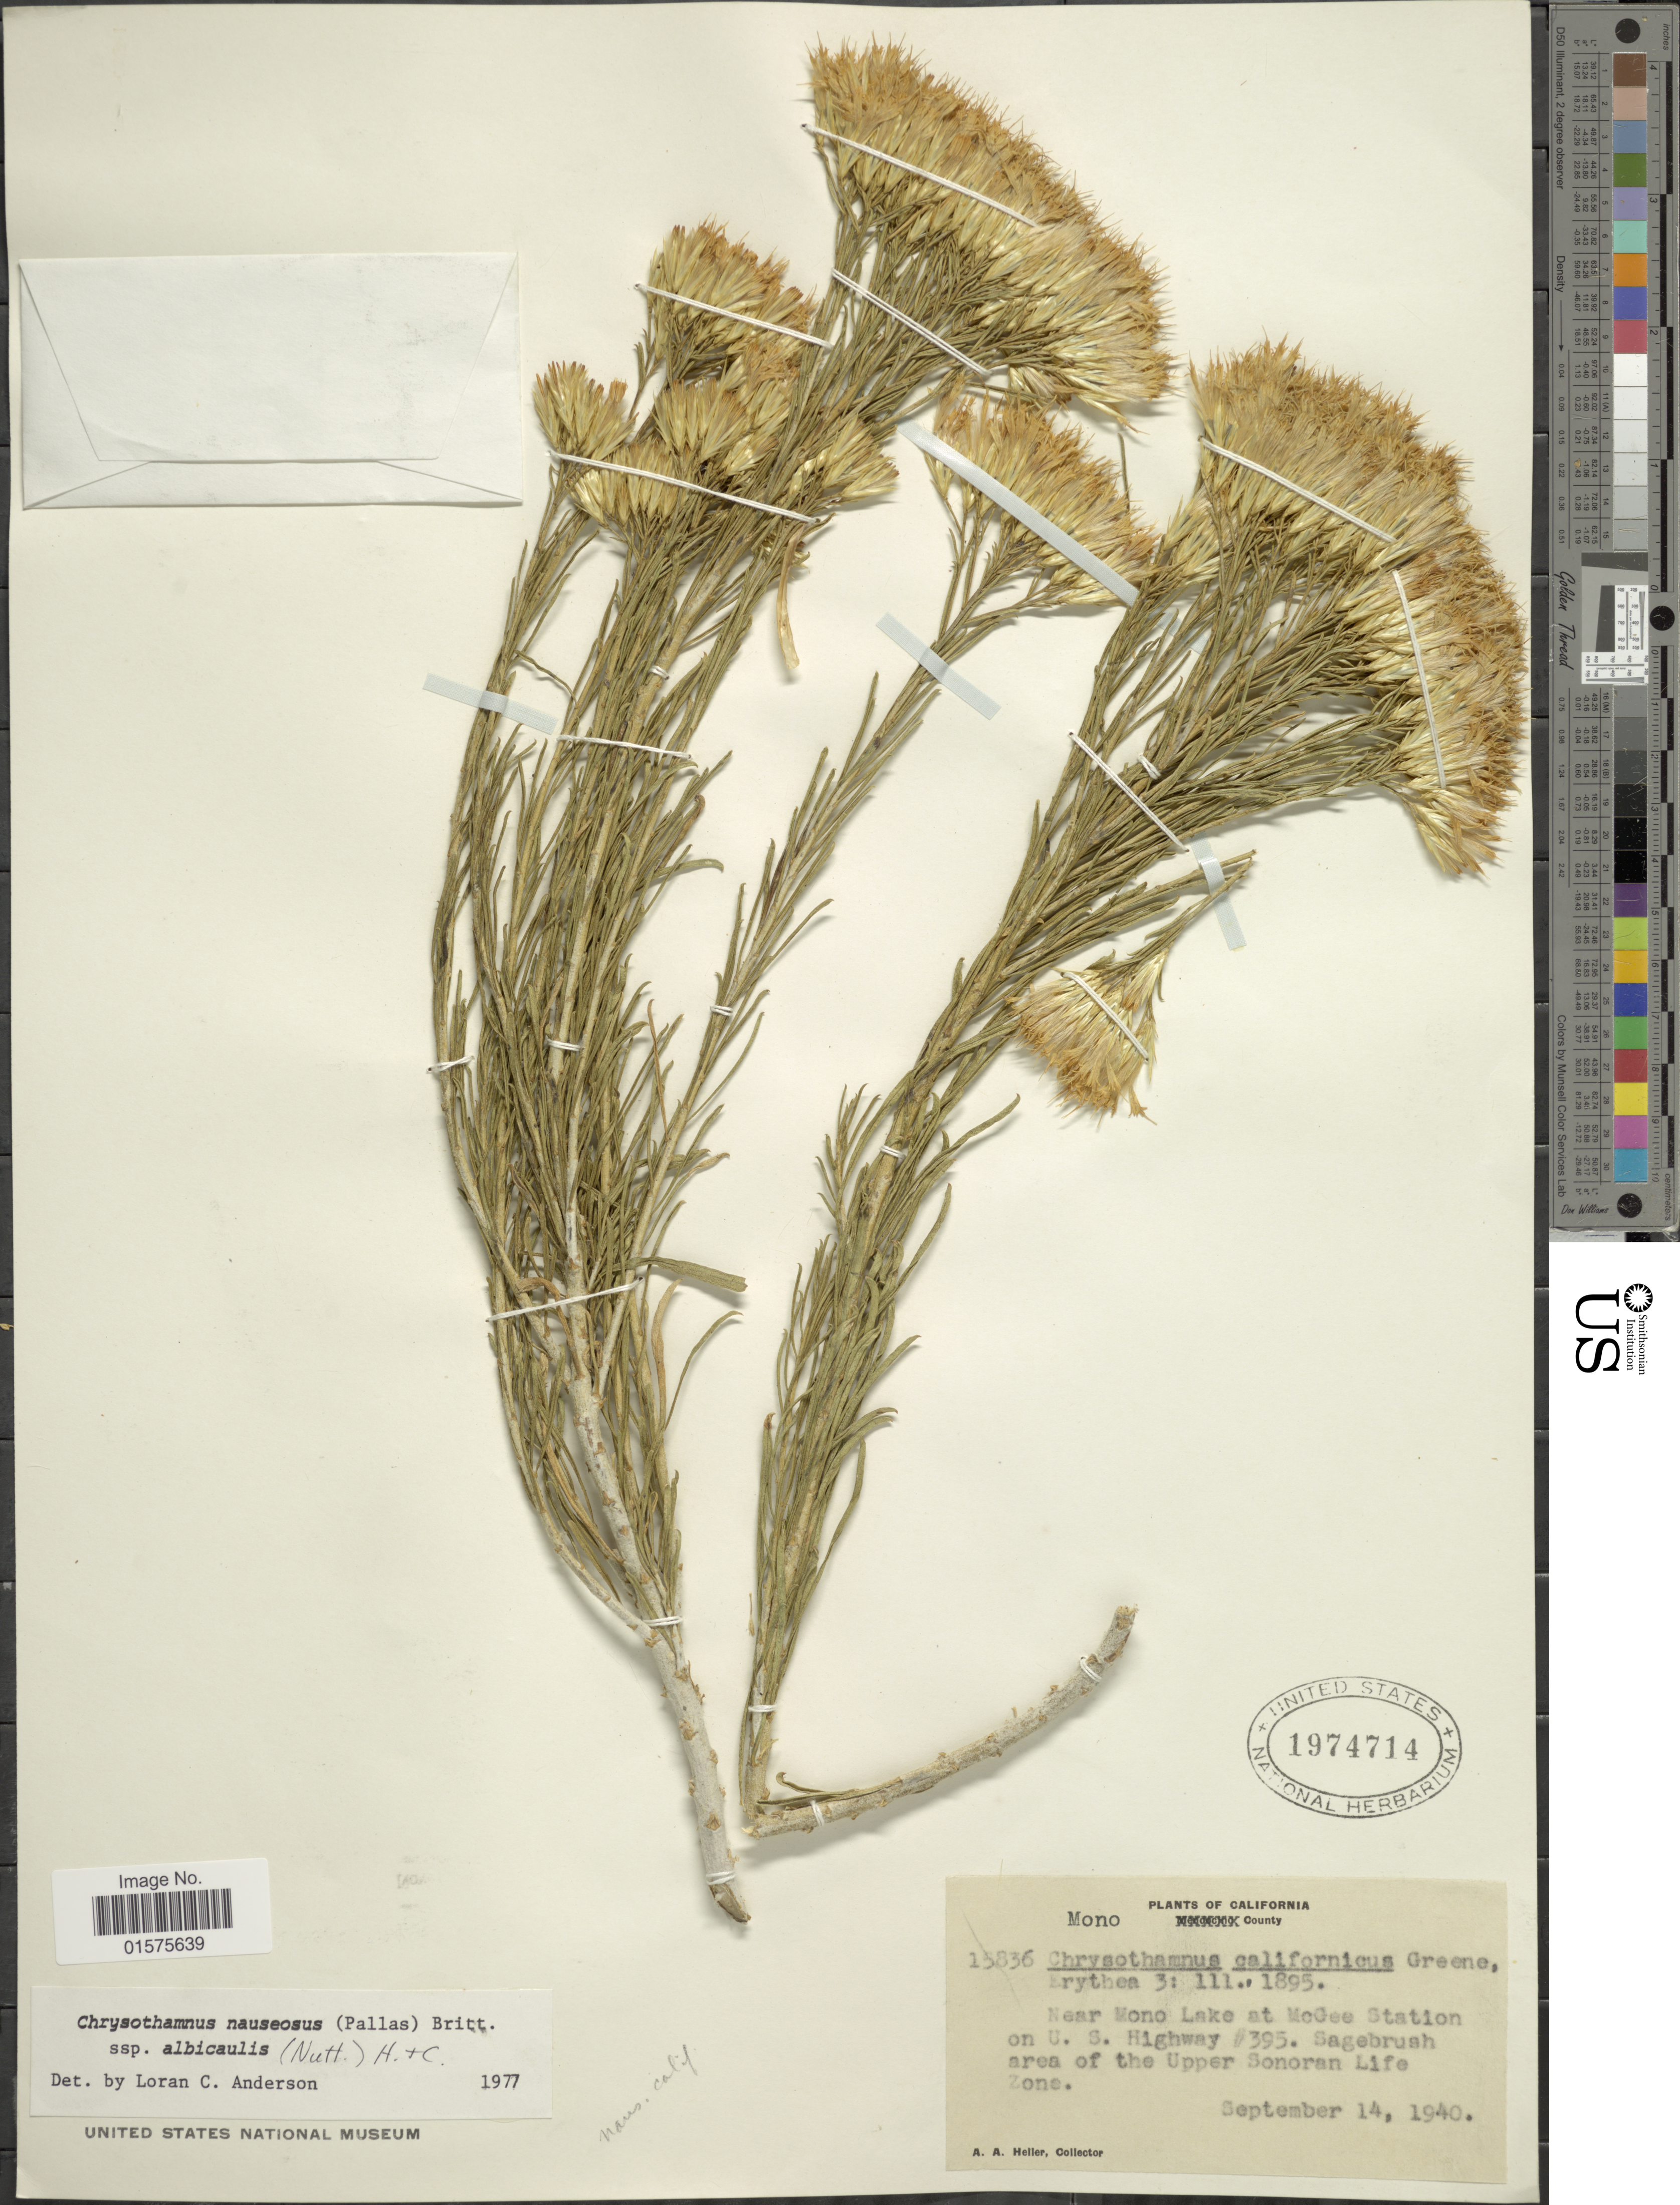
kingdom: Plantae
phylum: Tracheophyta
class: Magnoliopsida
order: Asterales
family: Asteraceae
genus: Ericameria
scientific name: Ericameria nauseosa var. speciosa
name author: (Nutt.) G.L. Nesom & G.I. Baird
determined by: Urbatsch, Lowell E., Curator (LSU), Louisiana State University (UNITED STATES)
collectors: A. A. Heller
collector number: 15836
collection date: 1940-09-14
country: United States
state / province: California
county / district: Mono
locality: Mono County. Near Mono Lake at McGee Station on U. S. Highway #395. Sagebrush area of the Upper Sonoran Life Zone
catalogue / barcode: US 1974714